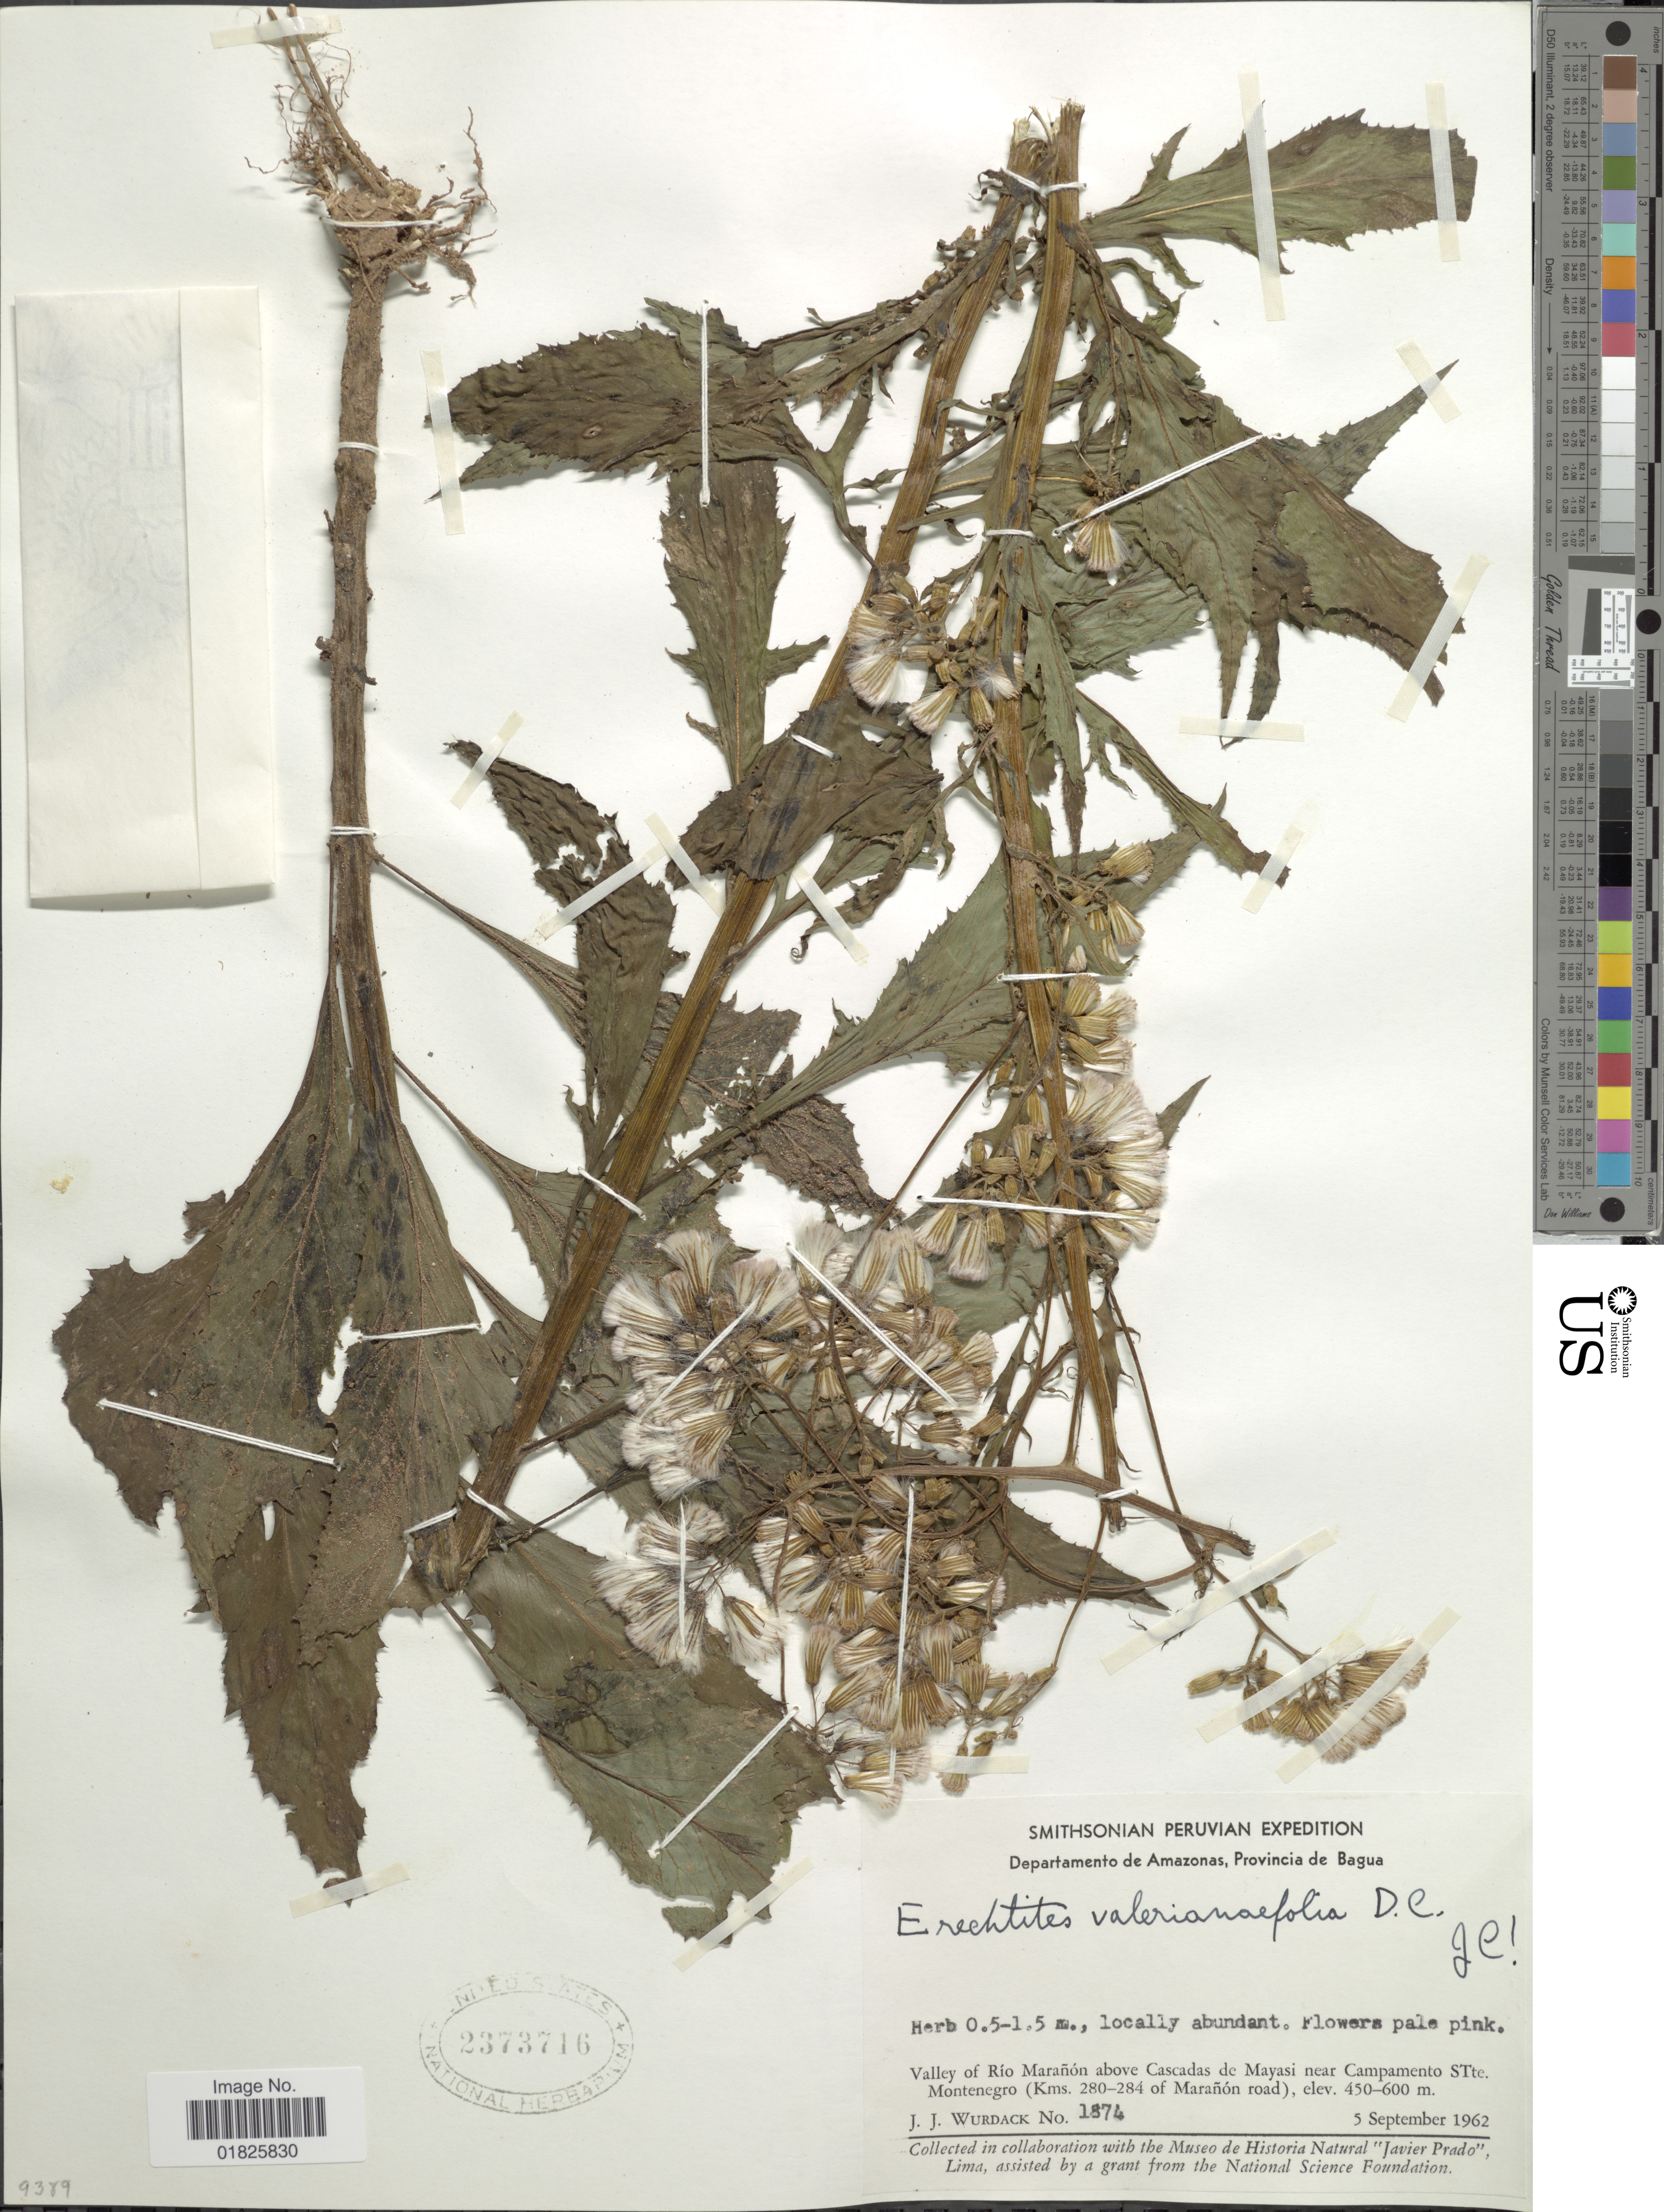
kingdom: Plantae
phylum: Tracheophyta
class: Magnoliopsida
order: Asterales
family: Asteraceae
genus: Erechtites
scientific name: Erechtites valerianifolius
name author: (Link ex Spreng.) DC.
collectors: J. J. Wurdack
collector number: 1874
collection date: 1962-09-05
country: Peru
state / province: Amazonas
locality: Provincia de Bagua, Valley of Rio Maranon above Cascades de Mayasi near Campamento STte. Montenegro (Kms 280-284 of Maranon road)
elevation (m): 450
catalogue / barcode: US 2373716